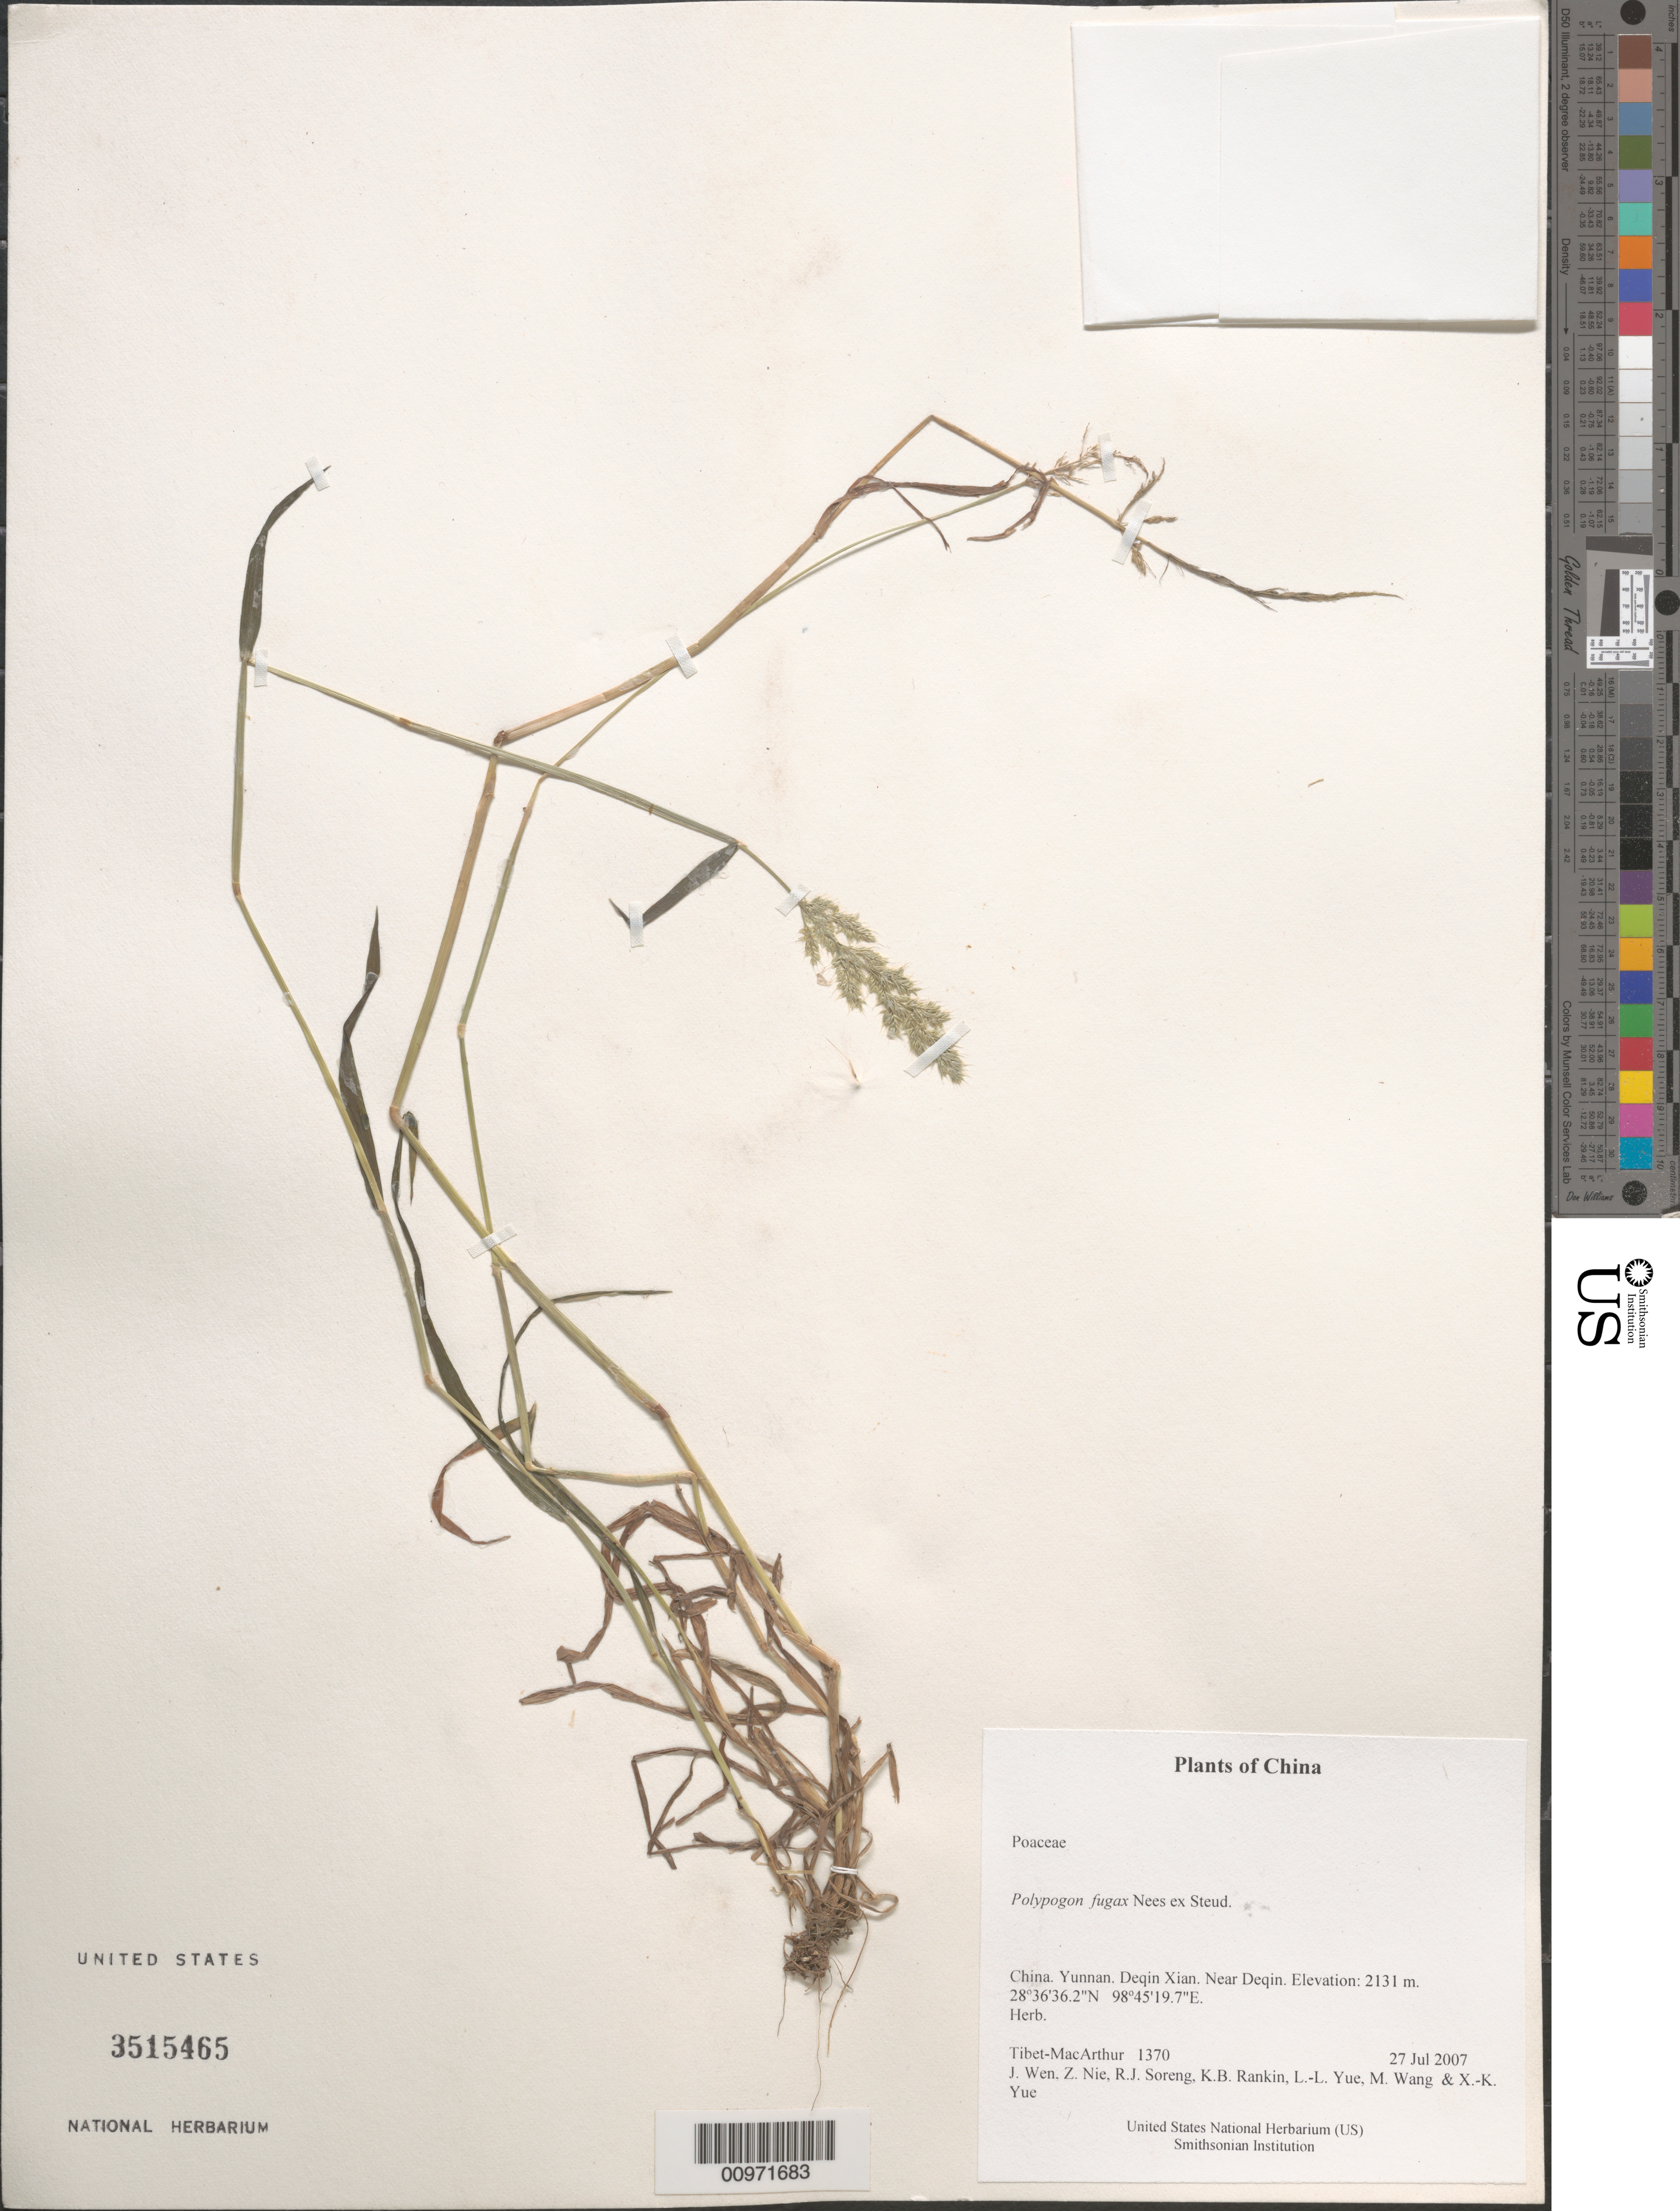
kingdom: Plantae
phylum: Tracheophyta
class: Liliopsida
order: Poales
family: Poaceae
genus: Polypogon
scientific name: Polypogon fugax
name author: Nees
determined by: Soreng, Robert J., Research Associate (BOT), Smithsonian Institution - National Museum of Natural History (UNITED STATES)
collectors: Tibet-MacArthur, J. Wen, Z. Nie, R. J. Soreng, K. Rankin, L. Yue, M. Wang & X. Yue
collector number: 1370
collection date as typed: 27 Jul 2007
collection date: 2007-07-27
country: China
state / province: Yunnan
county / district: Deqin Xian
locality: Near Deqin.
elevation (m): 2131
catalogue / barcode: US 3515465